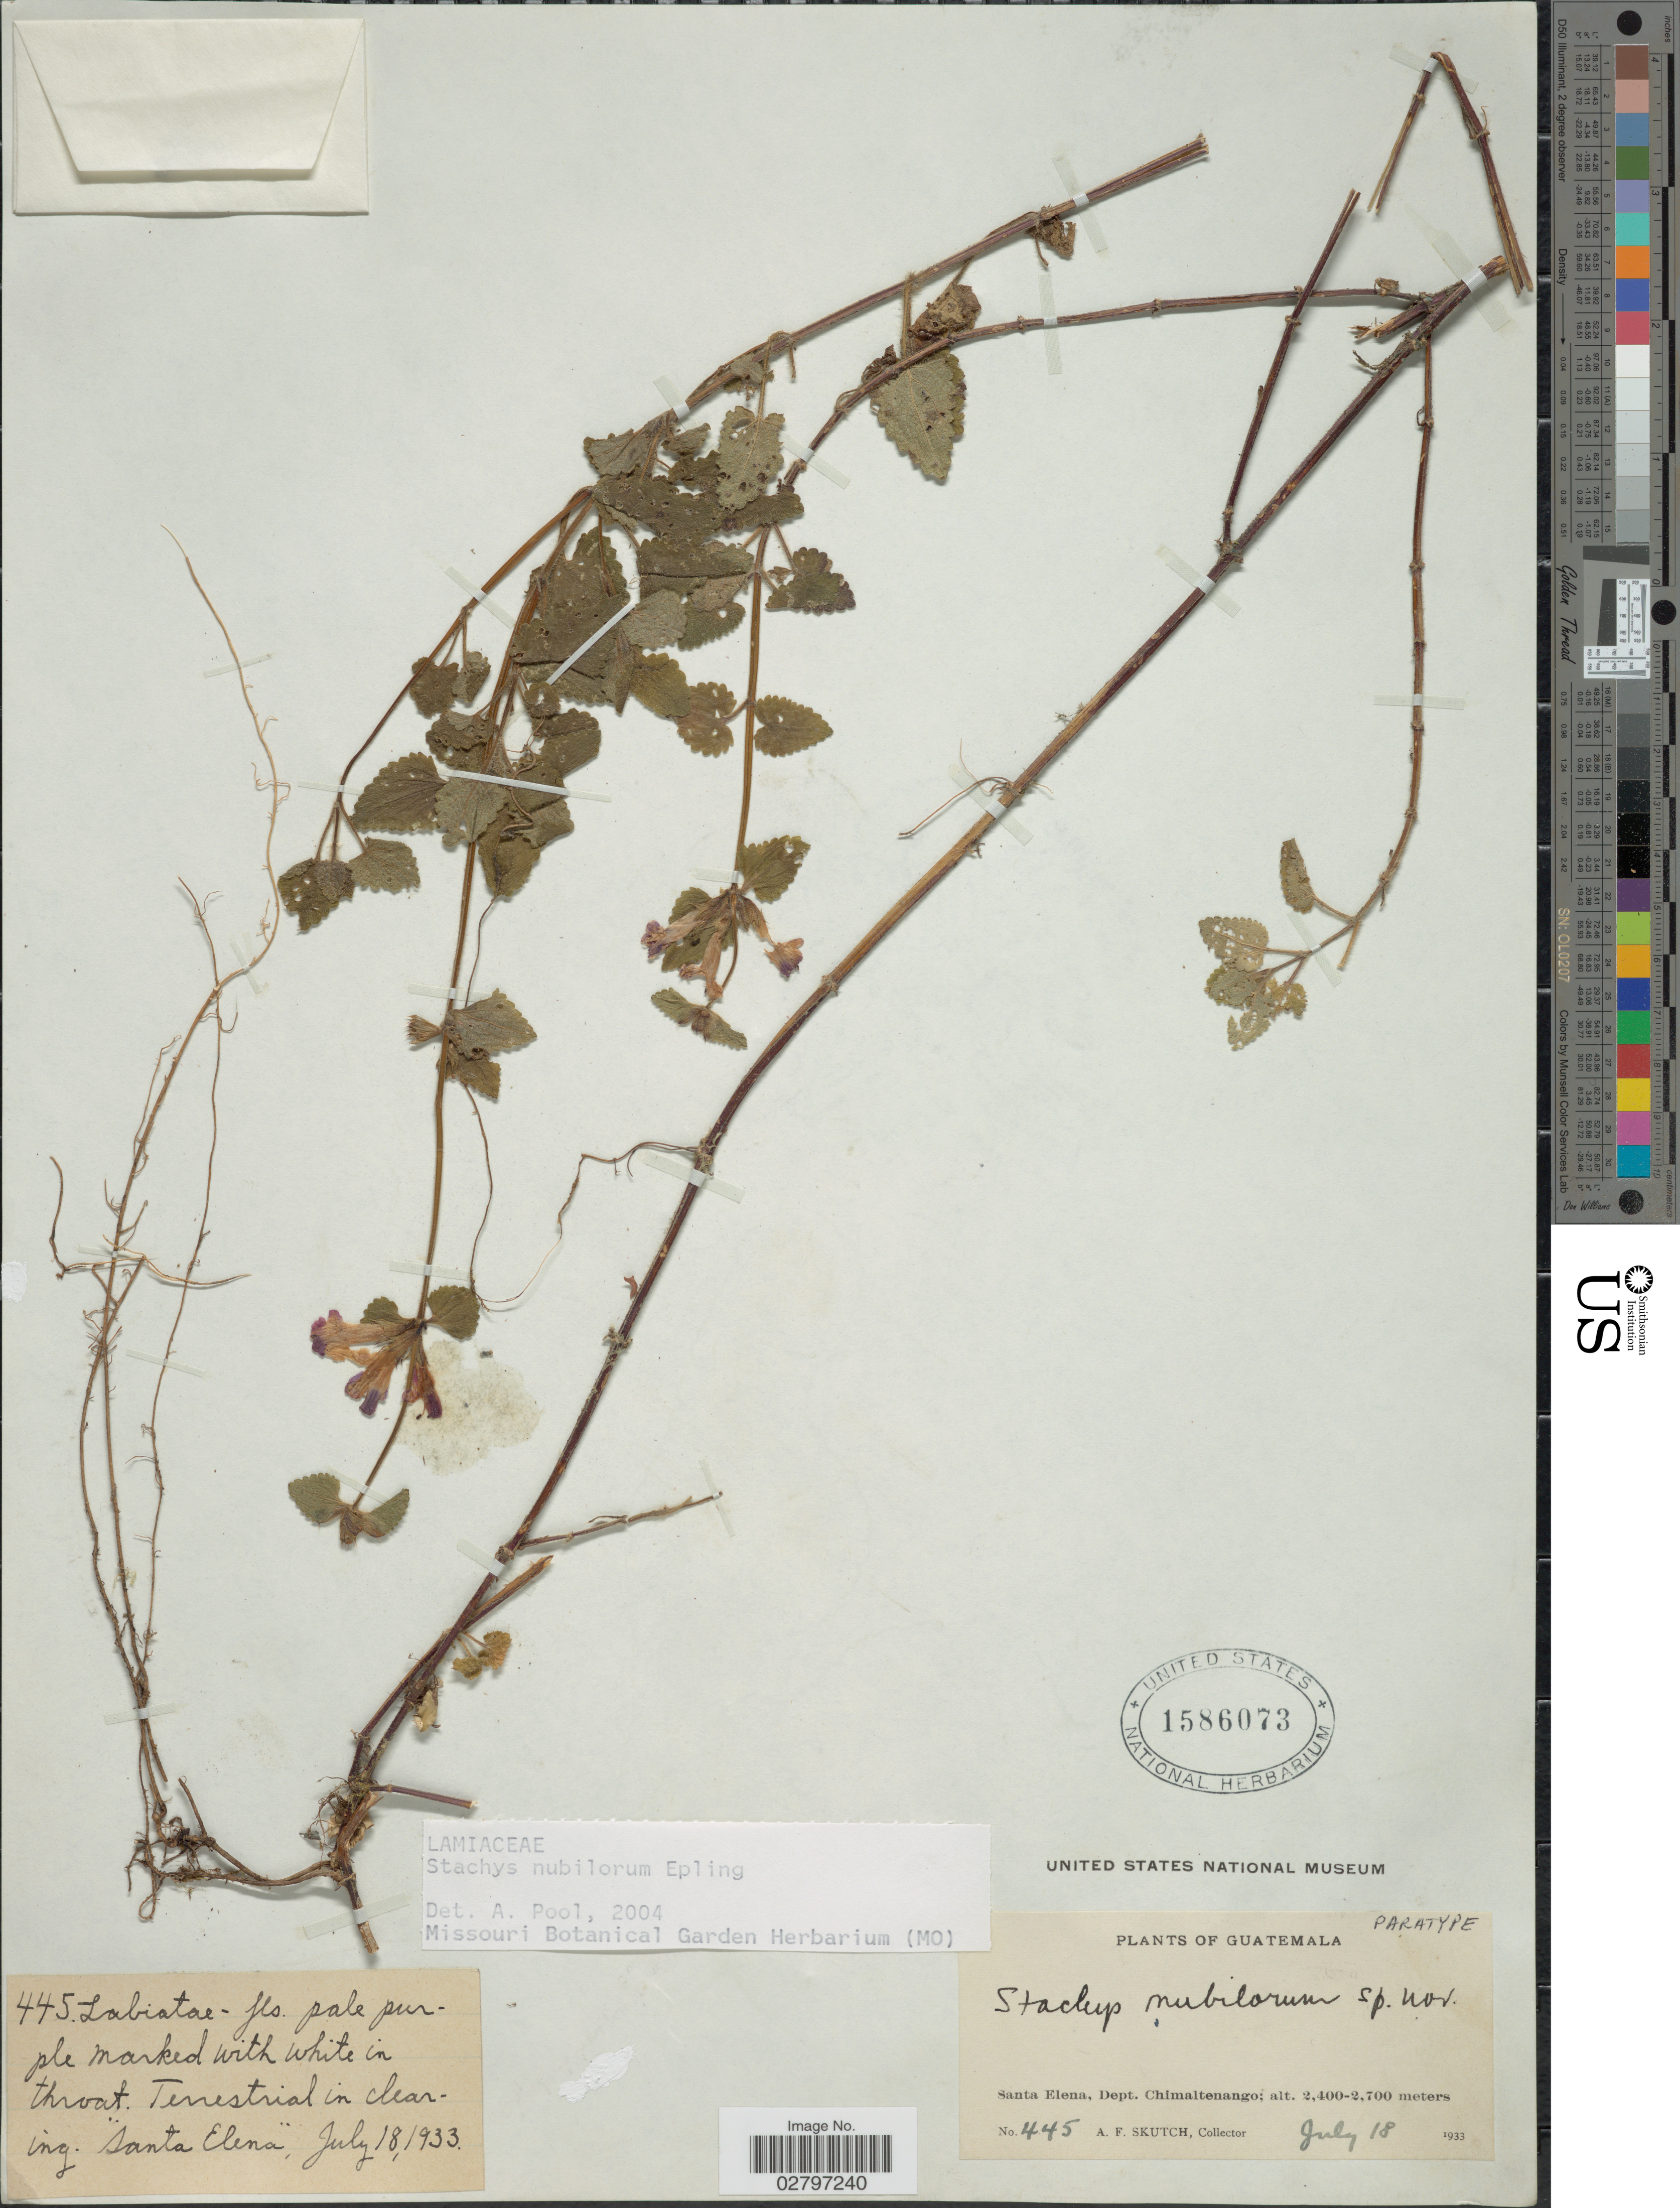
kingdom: Plantae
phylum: Tracheophyta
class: Magnoliopsida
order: Lamiales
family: Lamiaceae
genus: Stachys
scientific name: Stachys nubilorum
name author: Epling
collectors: A. F. Skutch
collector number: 445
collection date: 1933-07-18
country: Guatemala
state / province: Chimaltenango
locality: Santa Elena, Dept. Chimaltenango.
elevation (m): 2400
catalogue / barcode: US 1586073